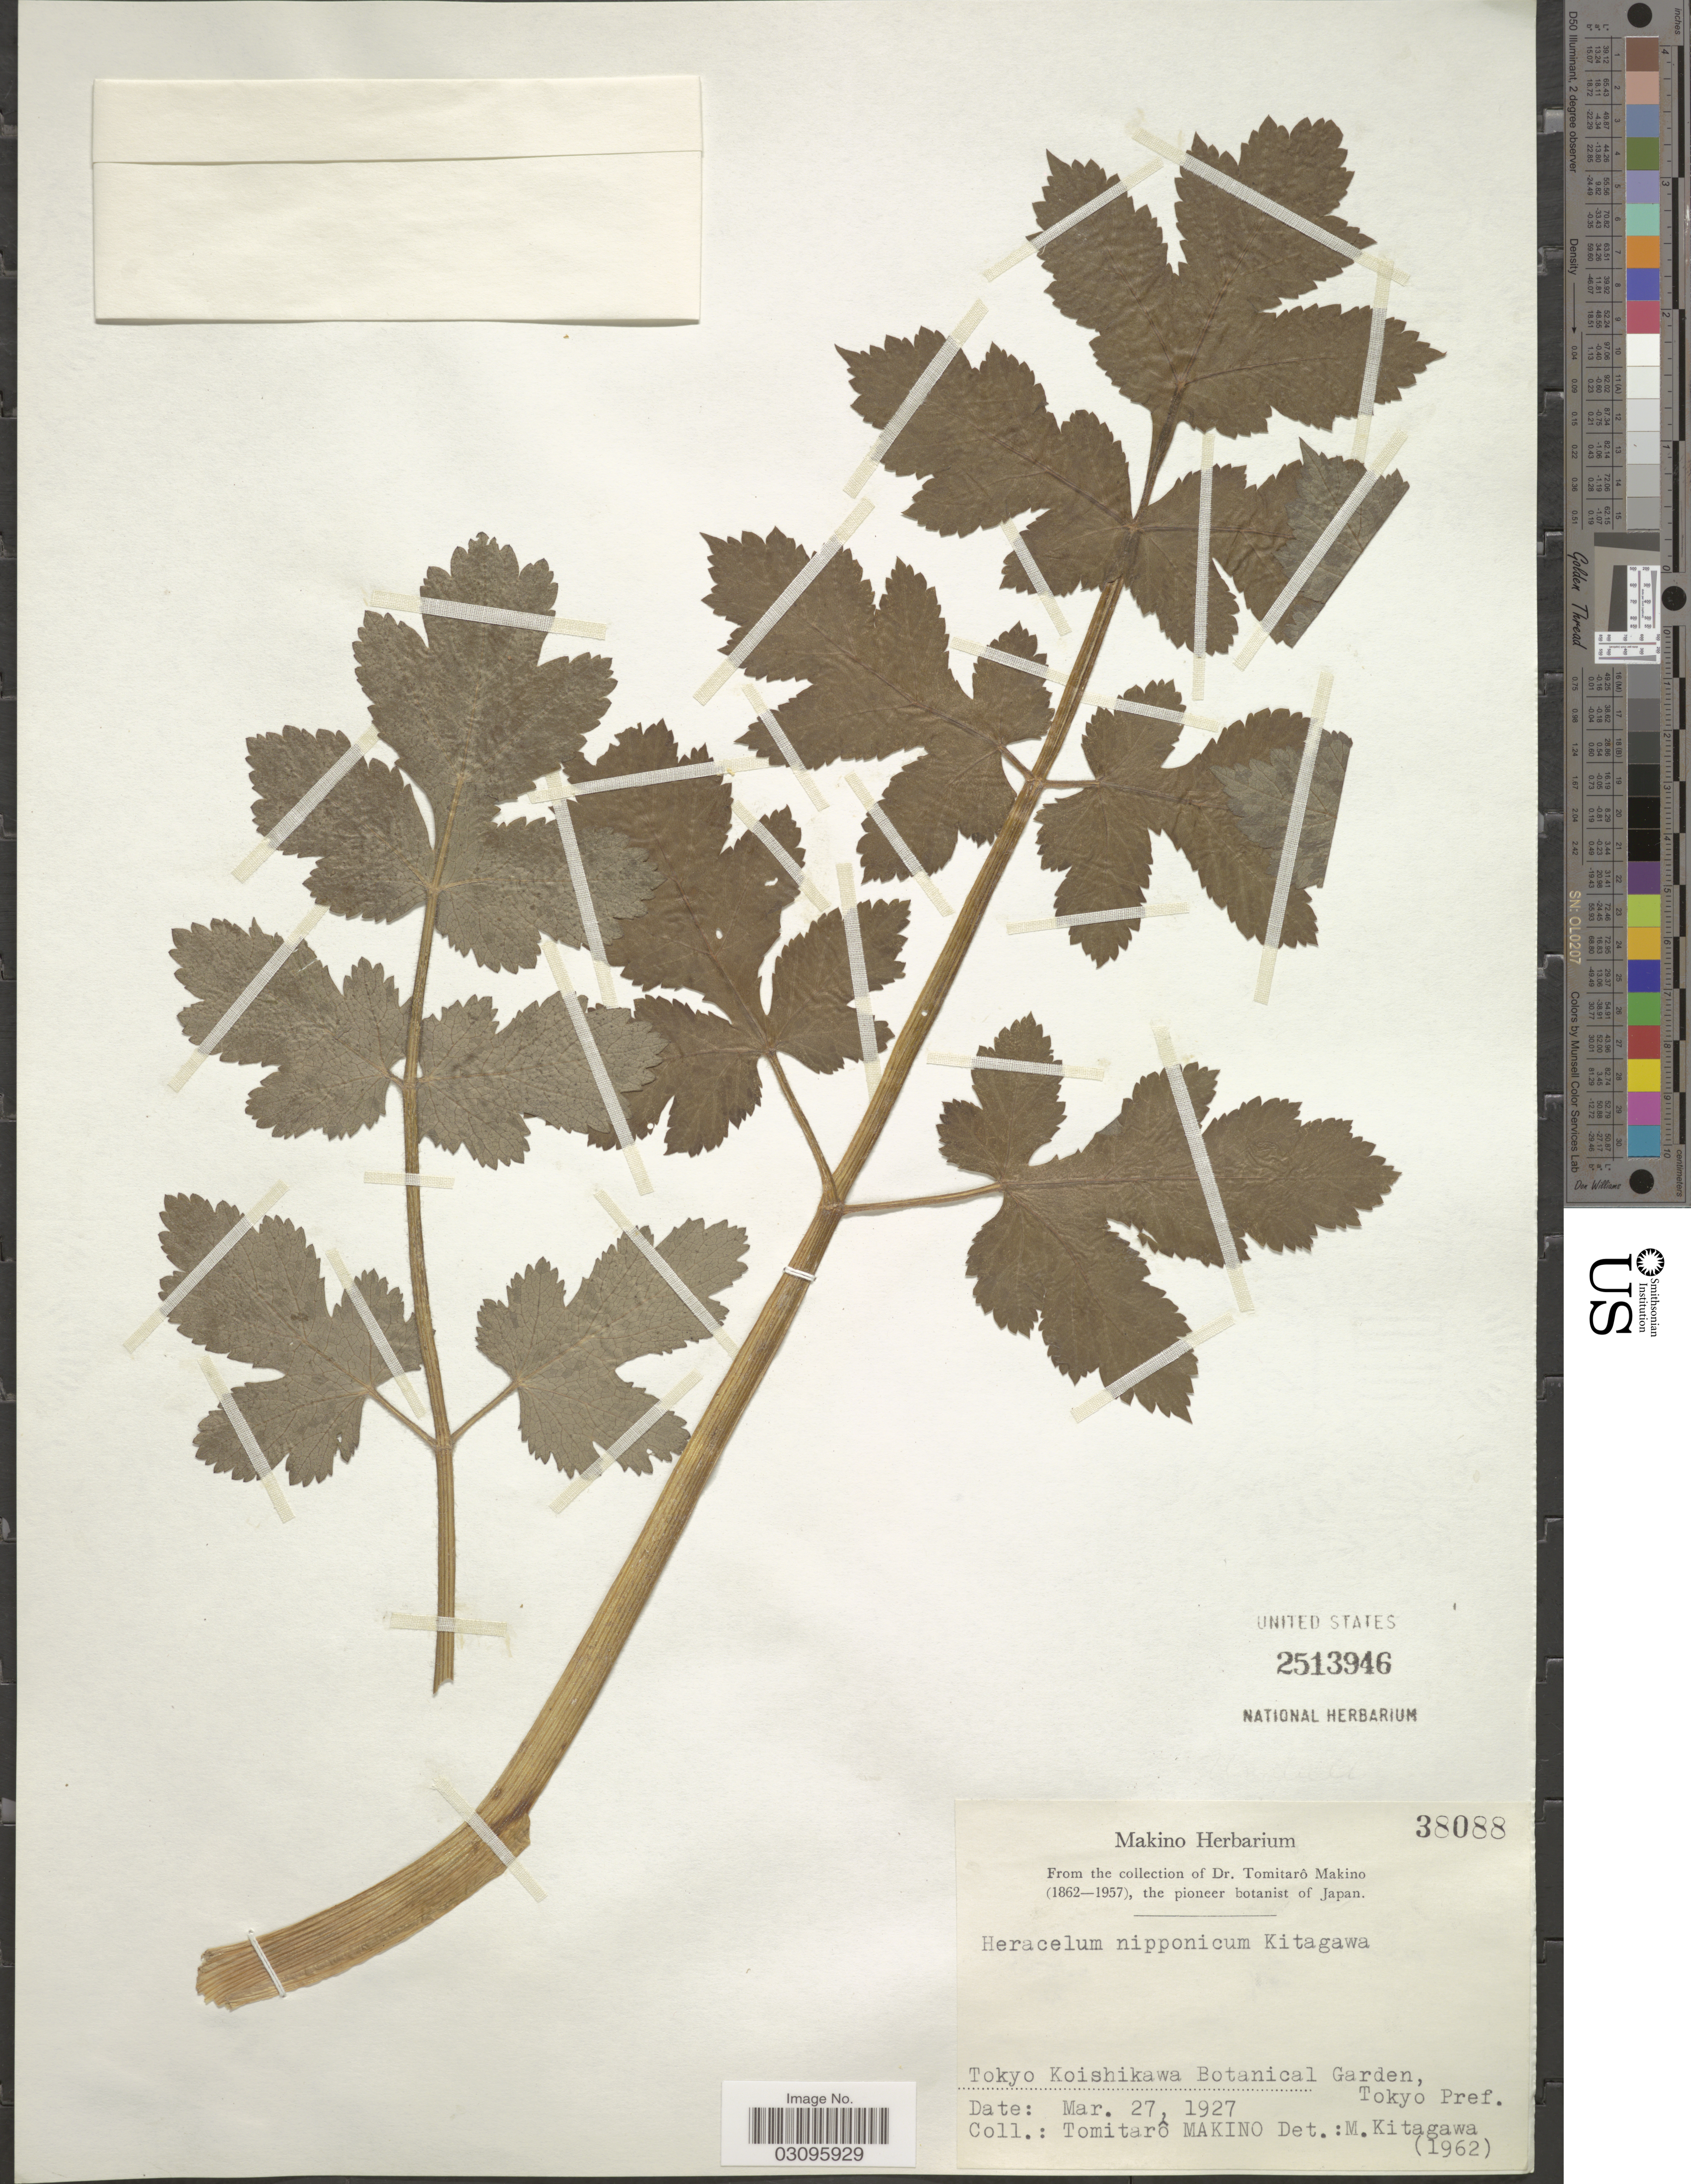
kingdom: Plantae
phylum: Tracheophyta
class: Magnoliopsida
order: Apiales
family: Apiaceae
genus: Heracleum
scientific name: Heracleum nipponicum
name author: Kitag.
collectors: T. Makino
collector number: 38088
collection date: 1927-03-27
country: Japan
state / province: Tokyo, Federal City of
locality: Tokyo Koishikawa Botanical Garden, Tokyo Pref.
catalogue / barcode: US 2513946